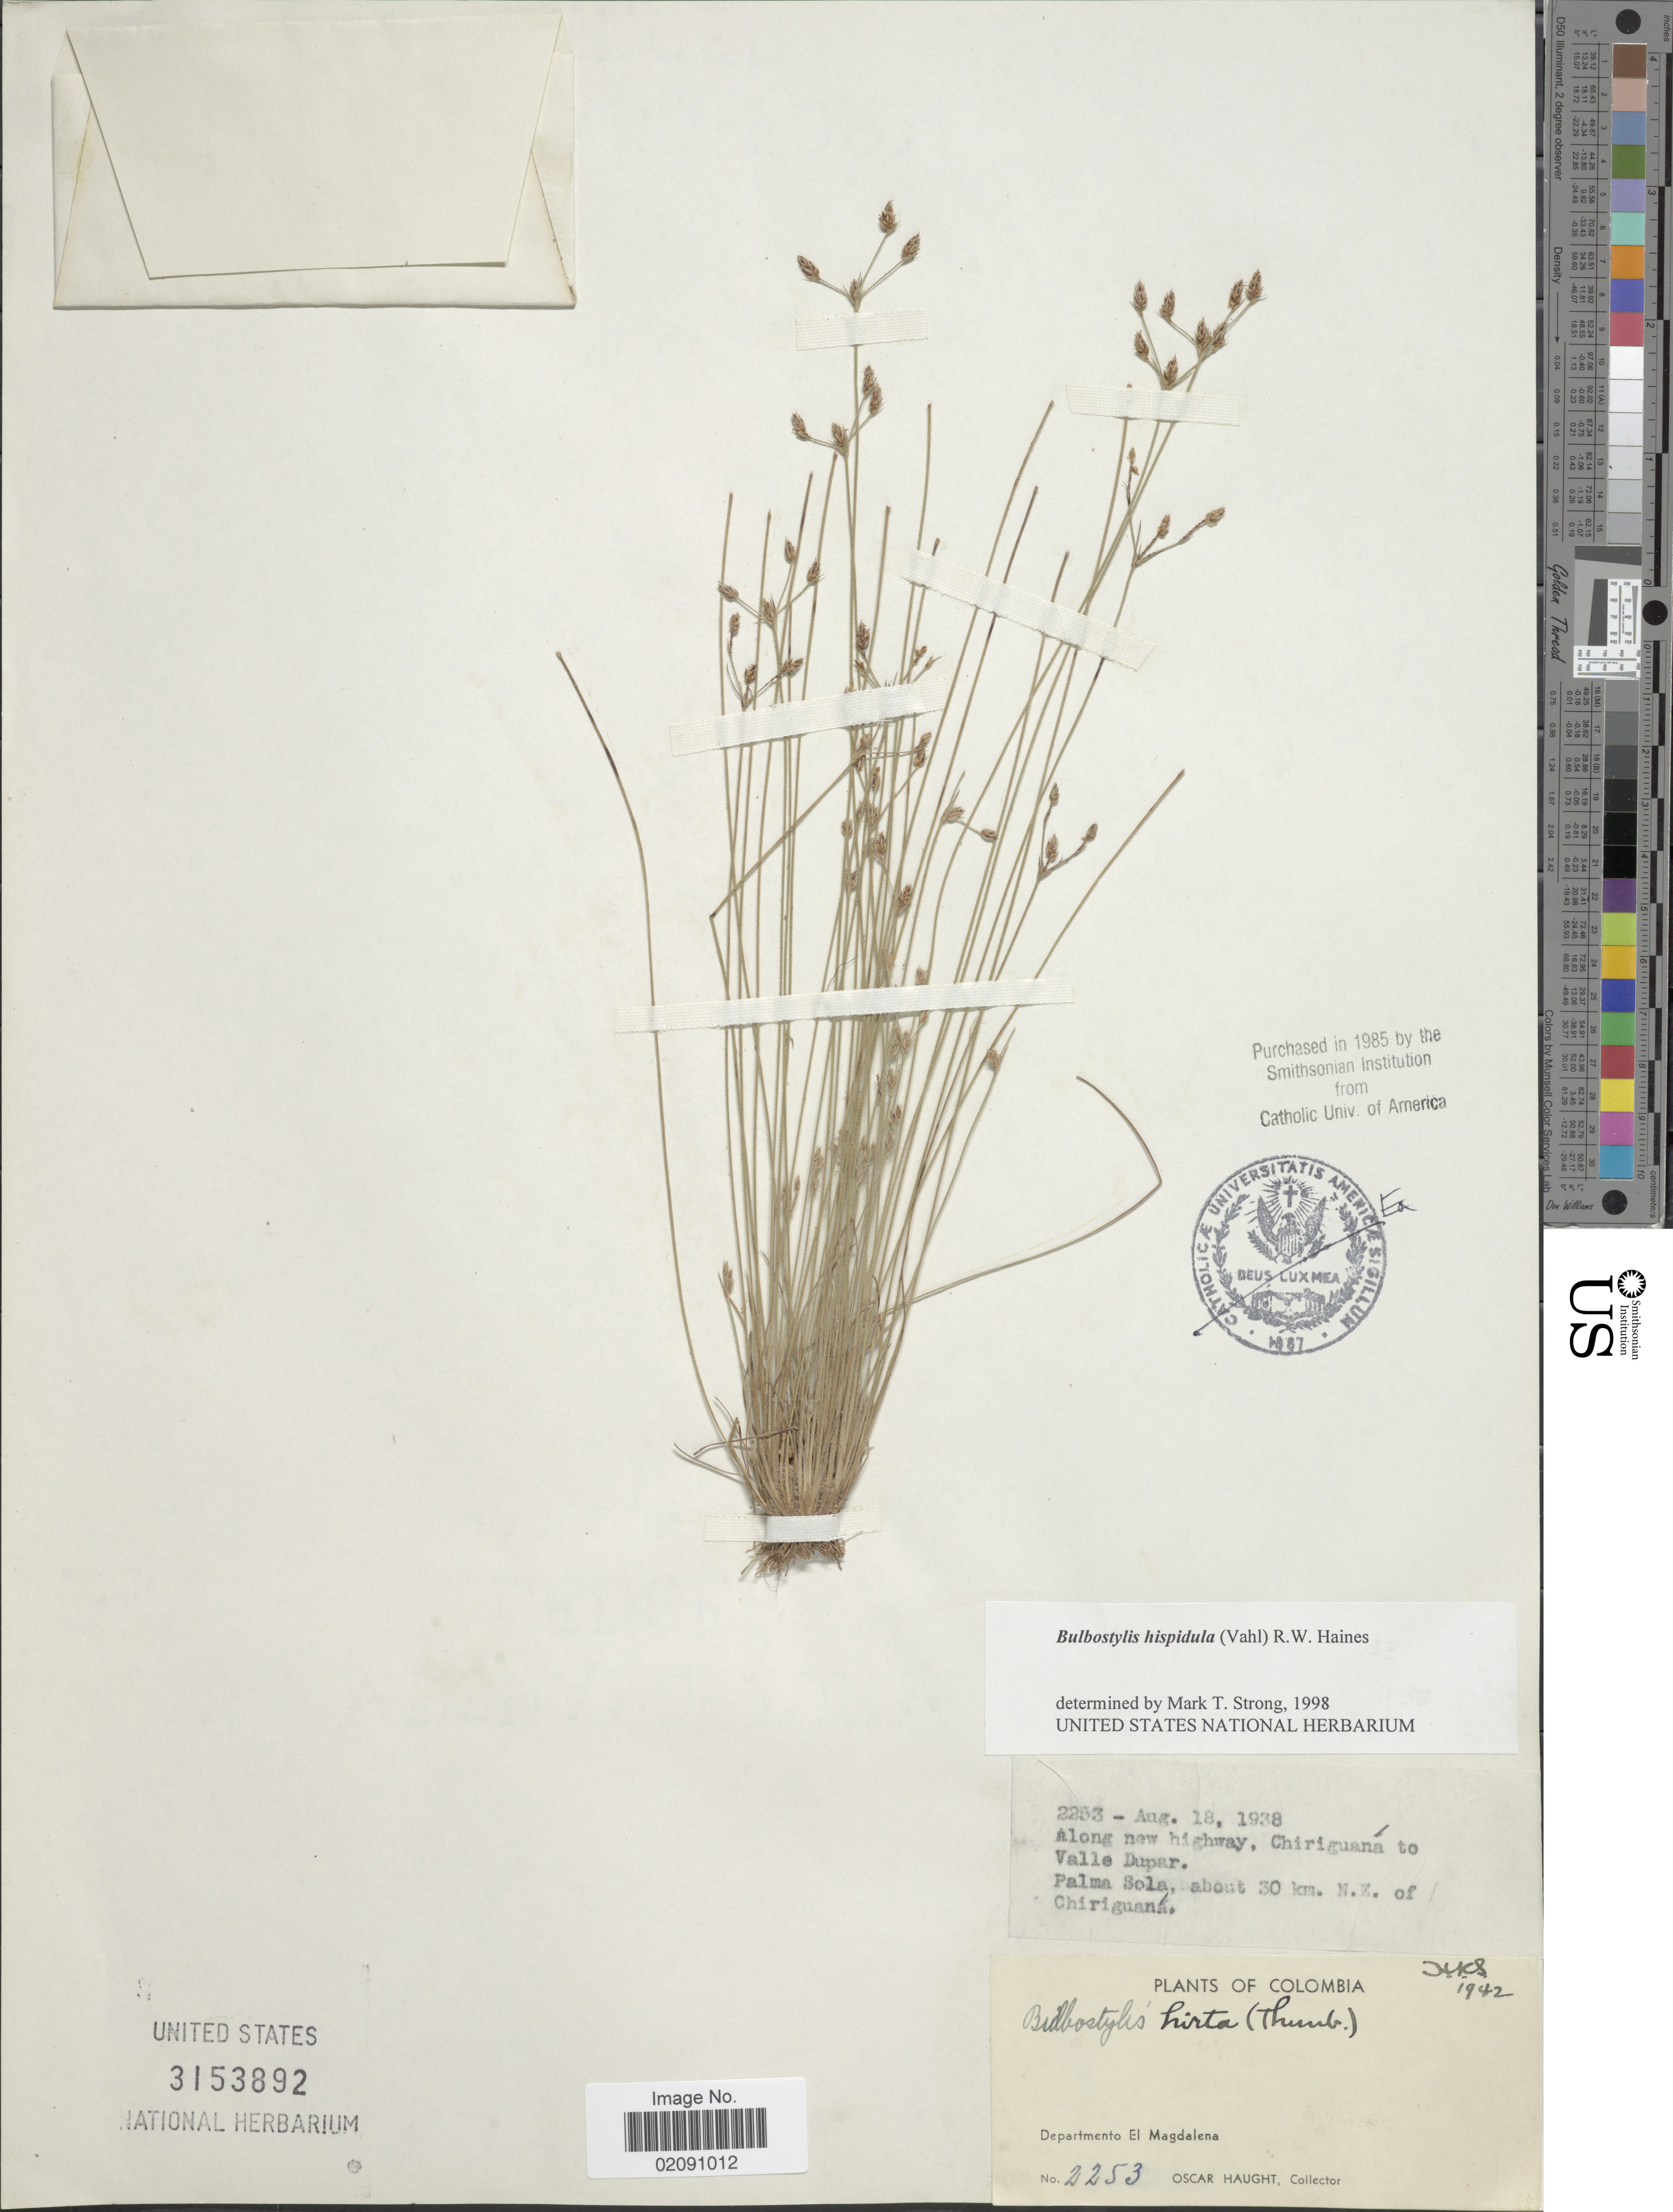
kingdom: Plantae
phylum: Tracheophyta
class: Liliopsida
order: Poales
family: Cyperaceae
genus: Bulbostylis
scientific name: Bulbostylis hispidula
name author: (Vahl) R.W. Haines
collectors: O. Haught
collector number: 2253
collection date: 1942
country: Colombia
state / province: Magdalena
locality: Departamento El Magdalena, along new highway, Chiriguana to Valle Dupar, Palma Sola, about 30 km. N.E. of Chiriguana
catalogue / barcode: US 3153892